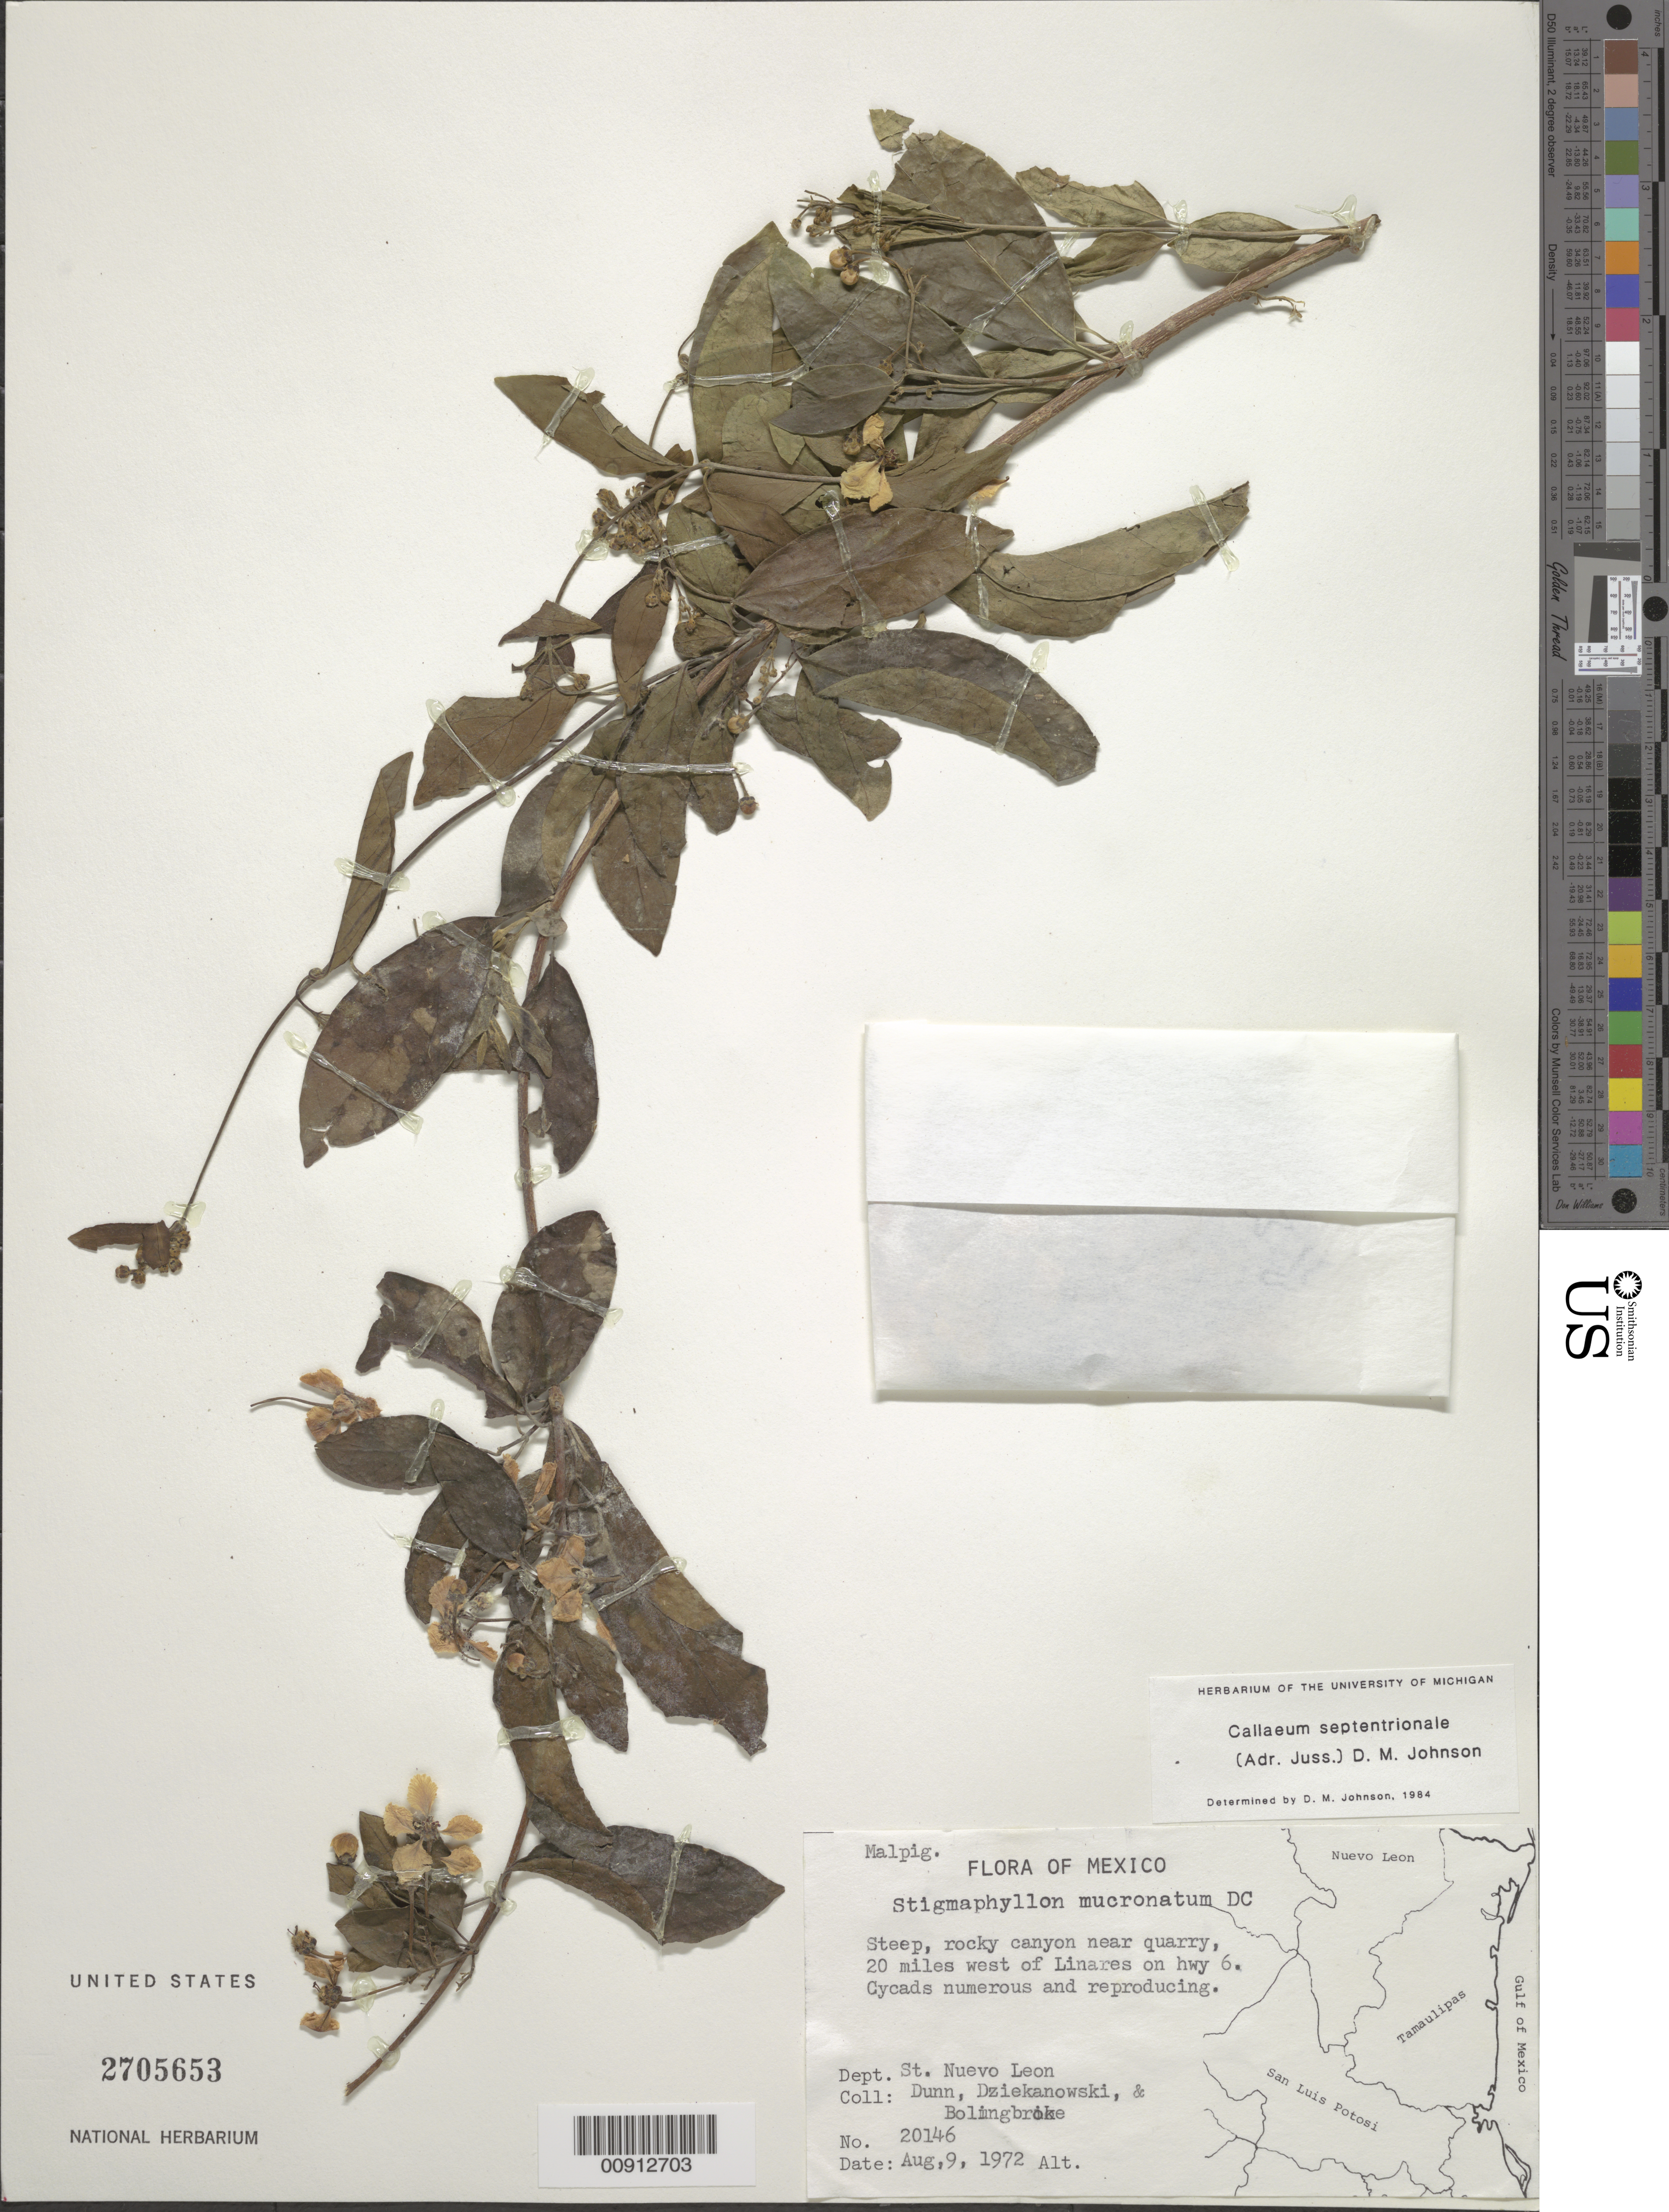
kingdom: Plantae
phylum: Tracheophyta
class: Magnoliopsida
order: Malpighiales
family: Malpighiaceae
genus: Callaeum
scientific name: Callaeum septentrionale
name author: (A. Juss.) D.M. Johnson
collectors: -- Dunn, -. Dziekanowski & -. Bolingbroke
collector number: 20146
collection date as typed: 09 Aug 1972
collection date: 1972-08-09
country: Mexico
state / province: Nuevo León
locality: Near quarry, 20 miles west of Linares on hwy. 6, St. Nuevo León.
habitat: Steep, rocky canyon.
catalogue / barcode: US 2705653